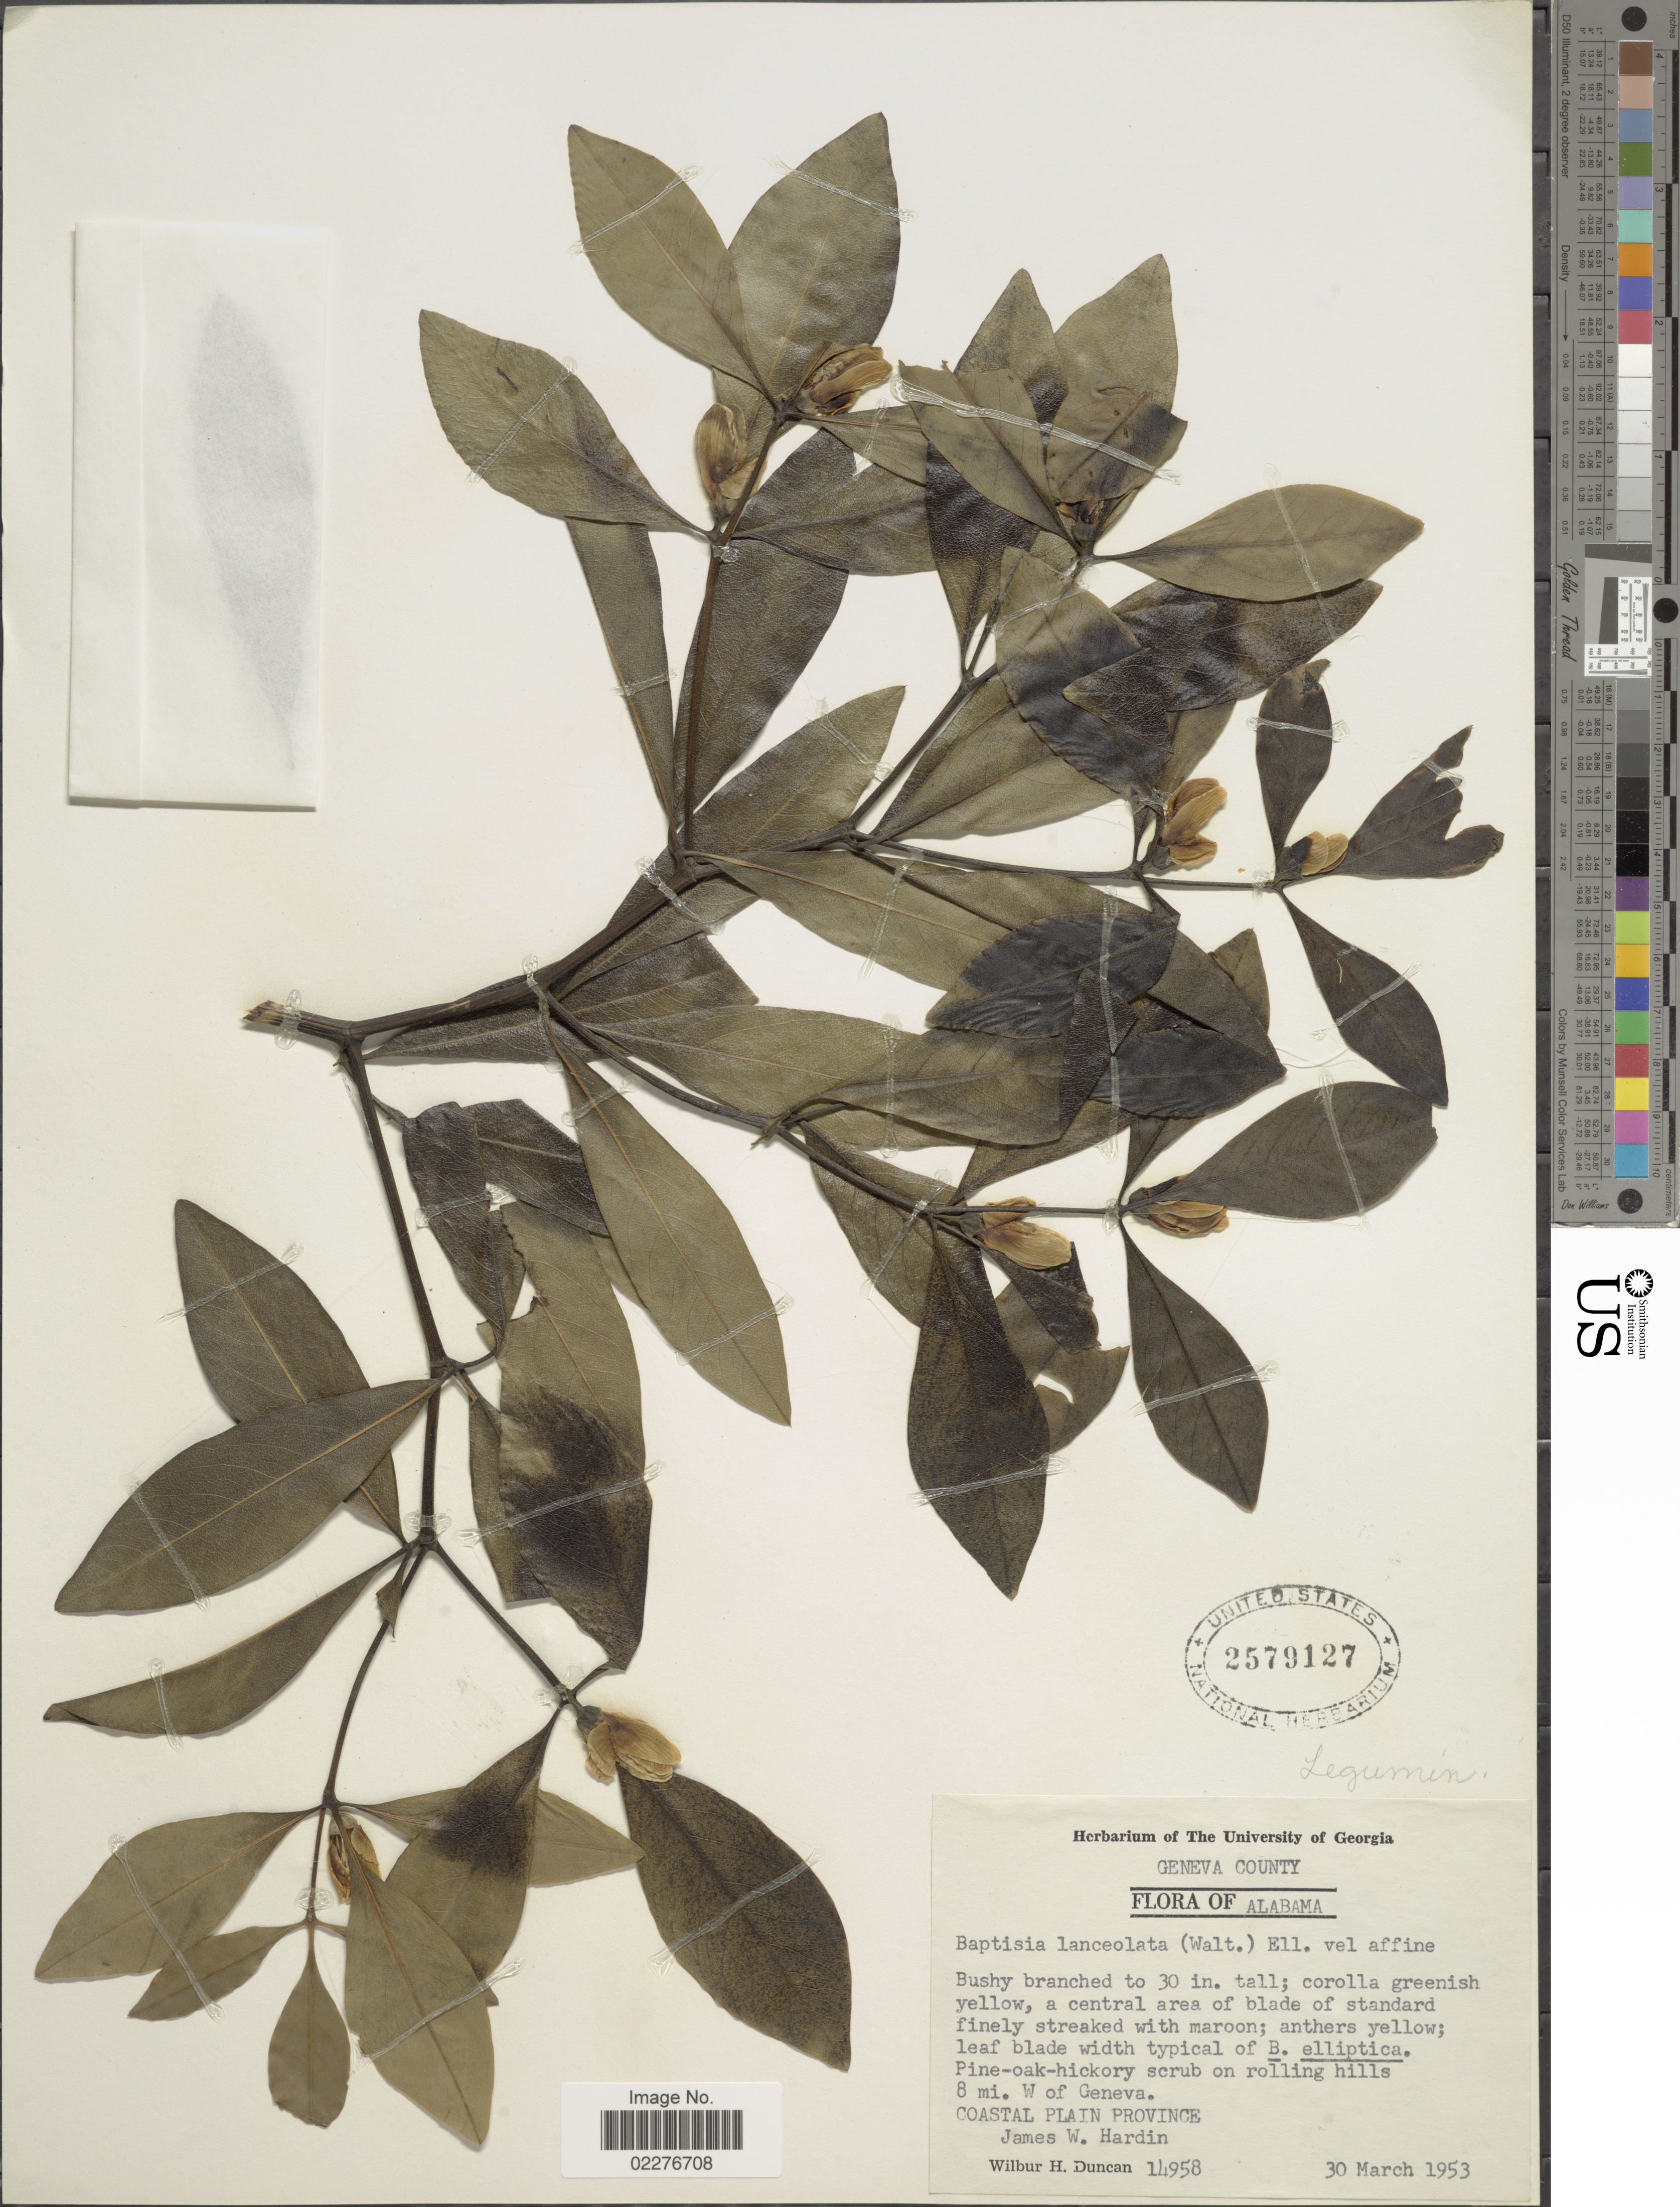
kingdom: Plantae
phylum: Tracheophyta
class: Magnoliopsida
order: Fabales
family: Fabaceae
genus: Baptisia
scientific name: Baptisia lanceolata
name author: (Walter) Elliott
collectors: W. H. Duncan & J. W. Hardin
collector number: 14958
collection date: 1953-03-30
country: United States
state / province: Alabama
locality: Geneva County, Pine-oak-hickory scrub on rolling hills 8 mi W of Geneva. Coastal Plain Province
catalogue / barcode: US 2579127